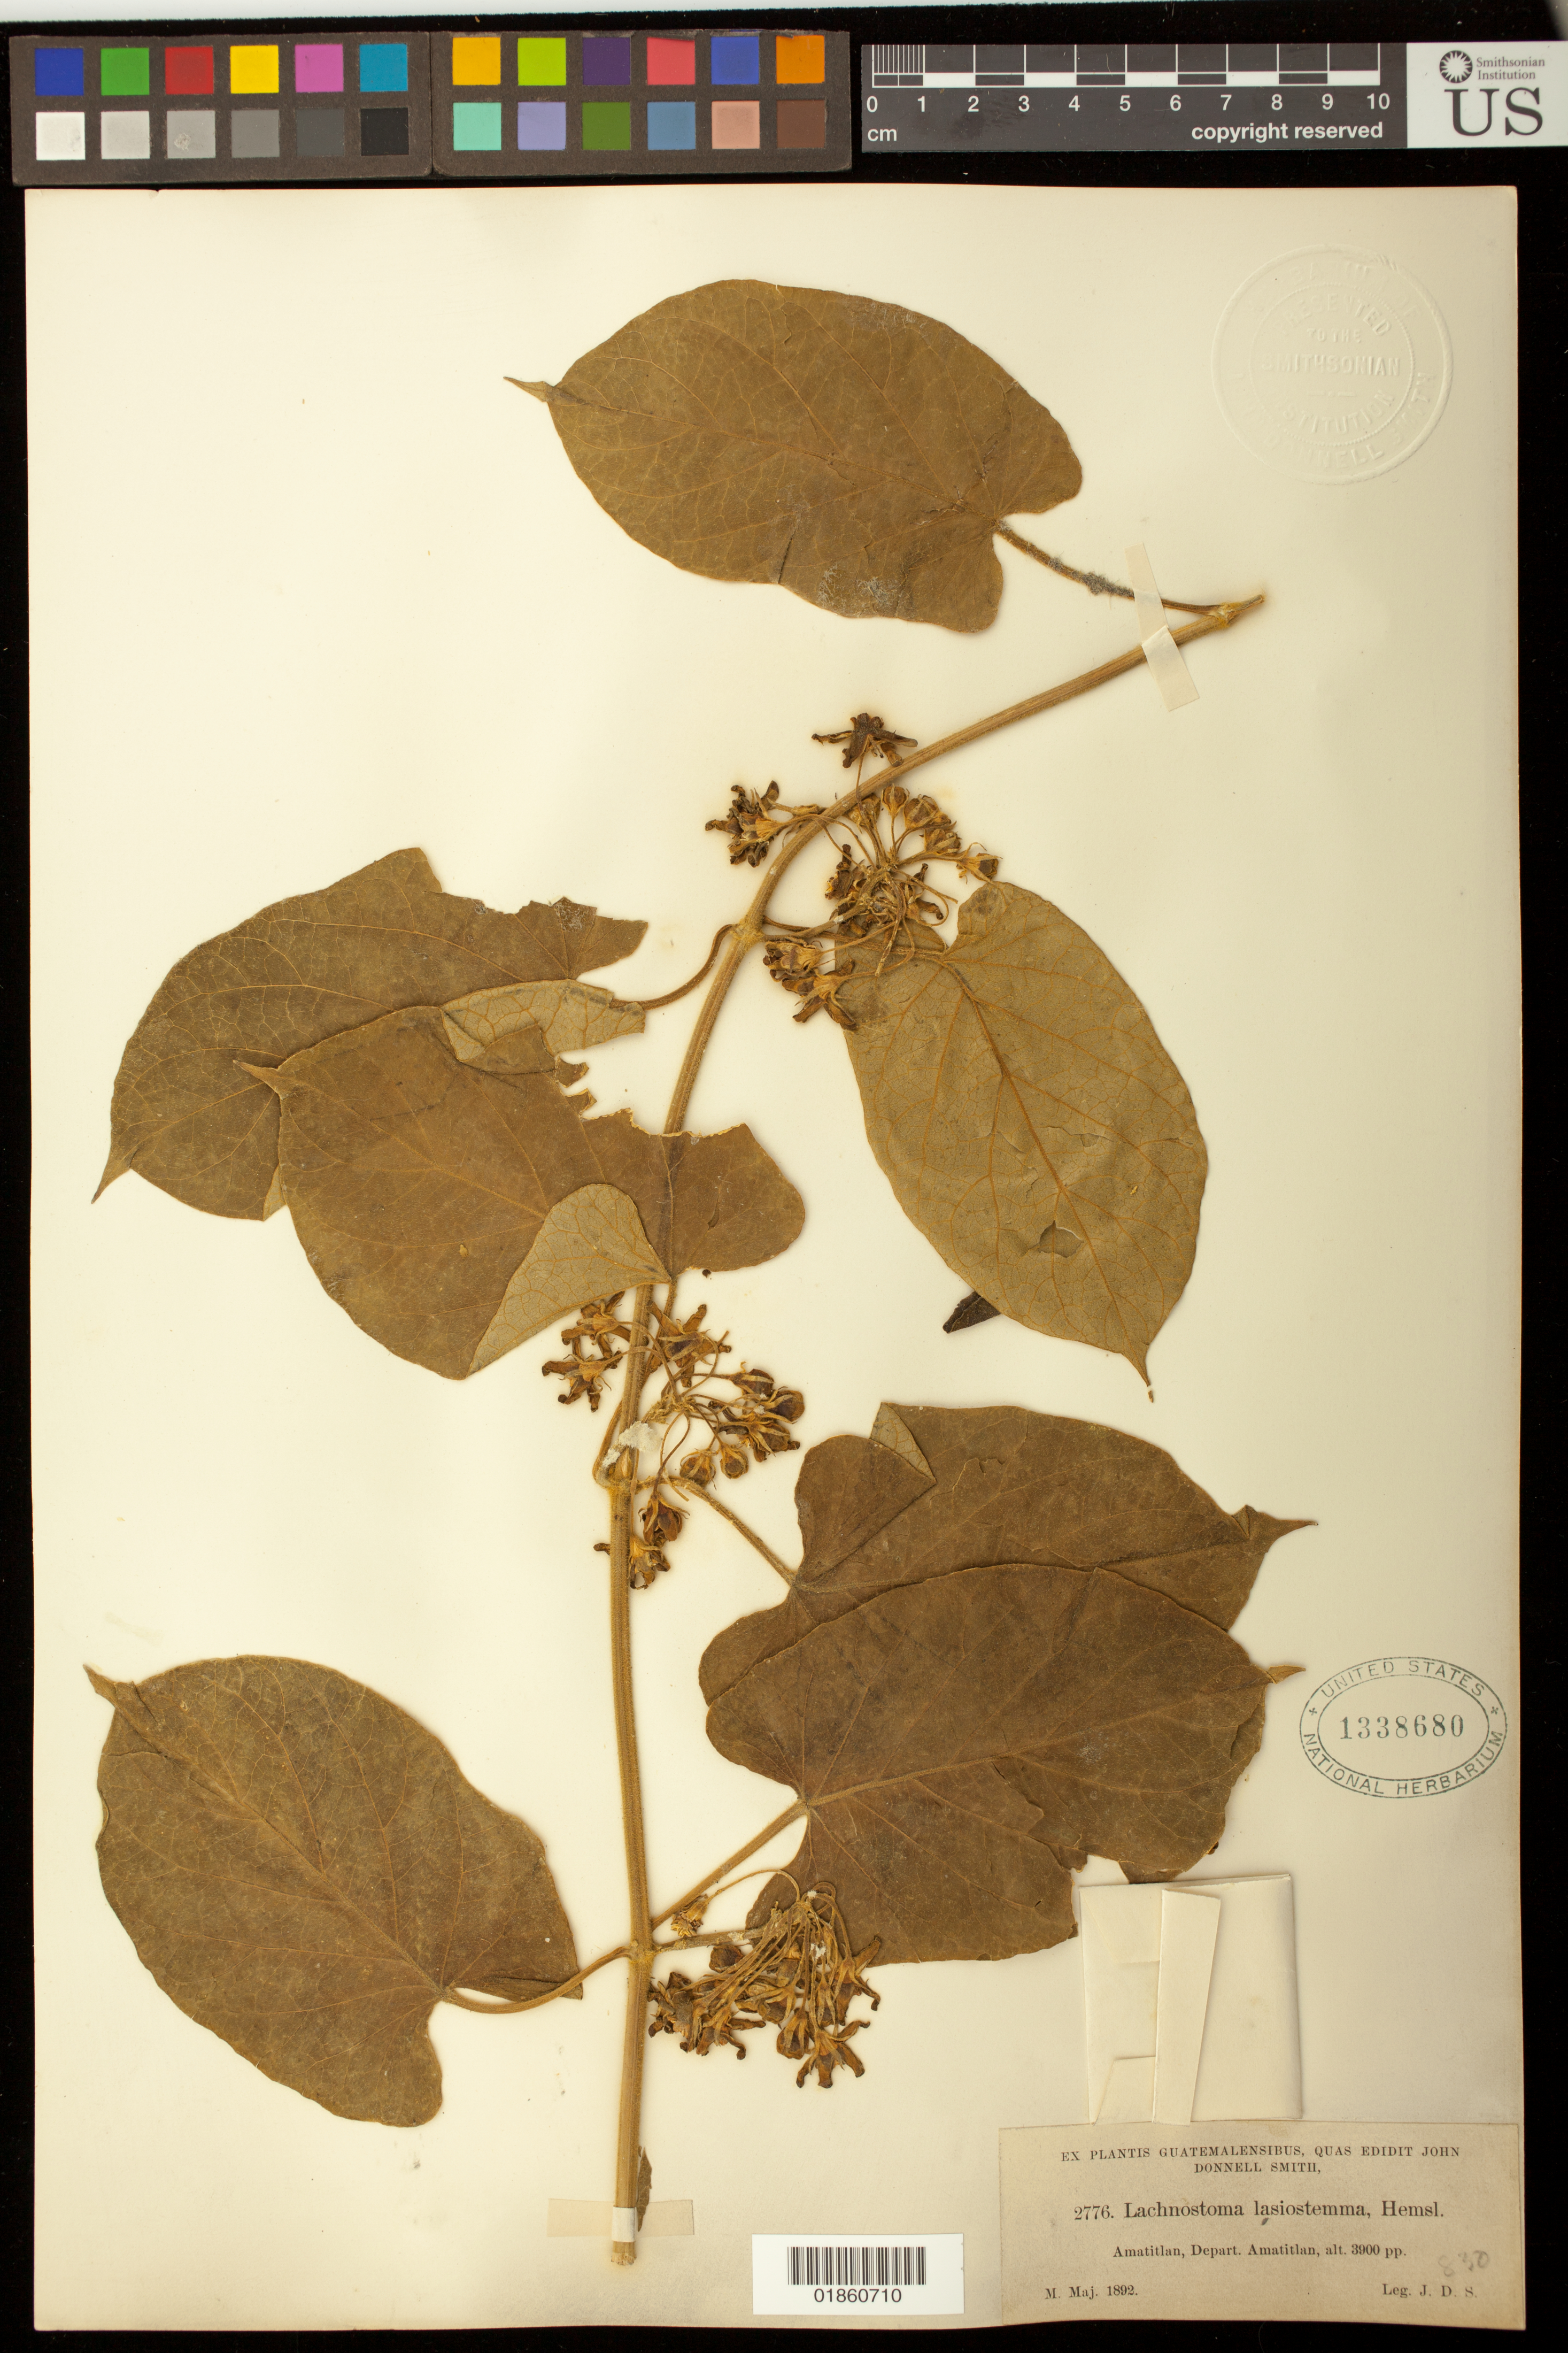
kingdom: Plantae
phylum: Tracheophyta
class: Magnoliopsida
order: Gentianales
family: Apocynaceae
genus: Gonolobus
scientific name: Gonolobus lasiostemma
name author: (Hemsl.) Woodson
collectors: J. Donnell Smith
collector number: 2776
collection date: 1892-05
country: Guatemala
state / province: Guatemala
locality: Amatitlan, Depart. Amatitlan.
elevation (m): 1189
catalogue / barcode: US 1338680